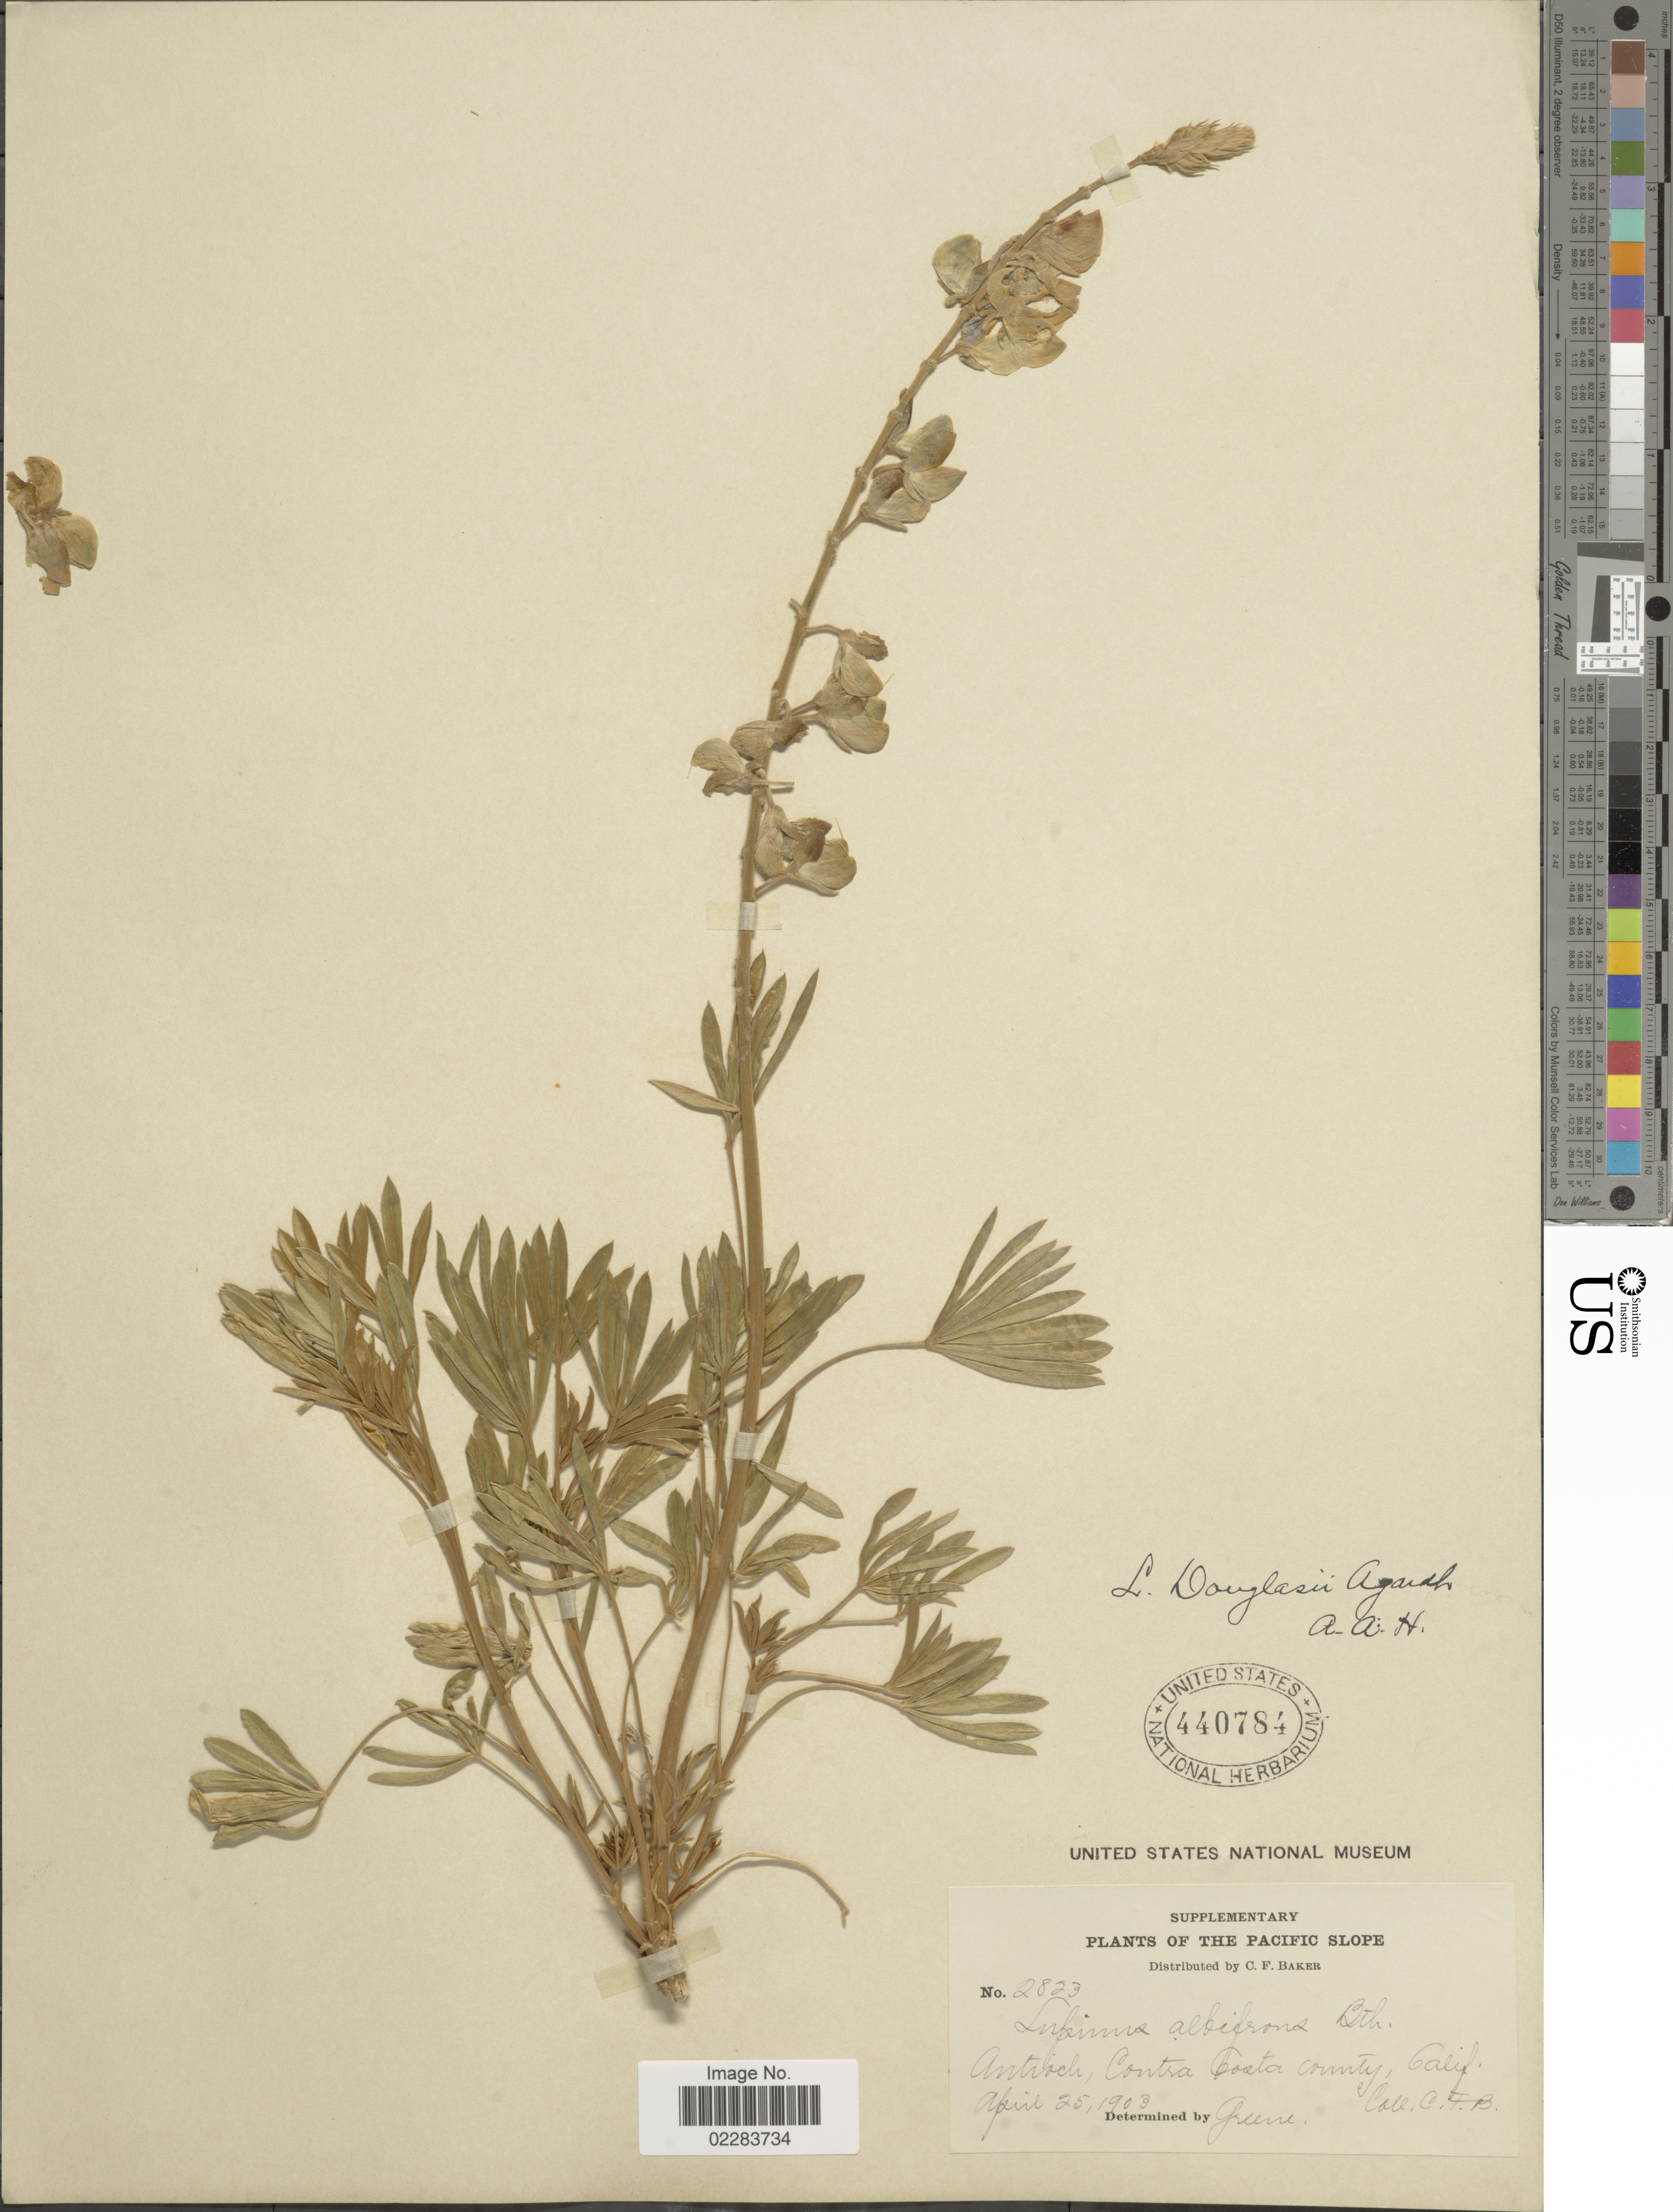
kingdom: Plantae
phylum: Tracheophyta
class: Magnoliopsida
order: Fabales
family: Fabaceae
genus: Lupinus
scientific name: Lupinus albifrons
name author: Benth.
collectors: C. F. Baker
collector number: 2823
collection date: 1903-04-25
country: United States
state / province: California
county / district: Contra Costa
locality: Pacific Slope.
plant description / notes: Removed "Antioch, Contra Costa County, Calif." from Precise Locality field. Filled County and City/Town fields.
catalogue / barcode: US 440784